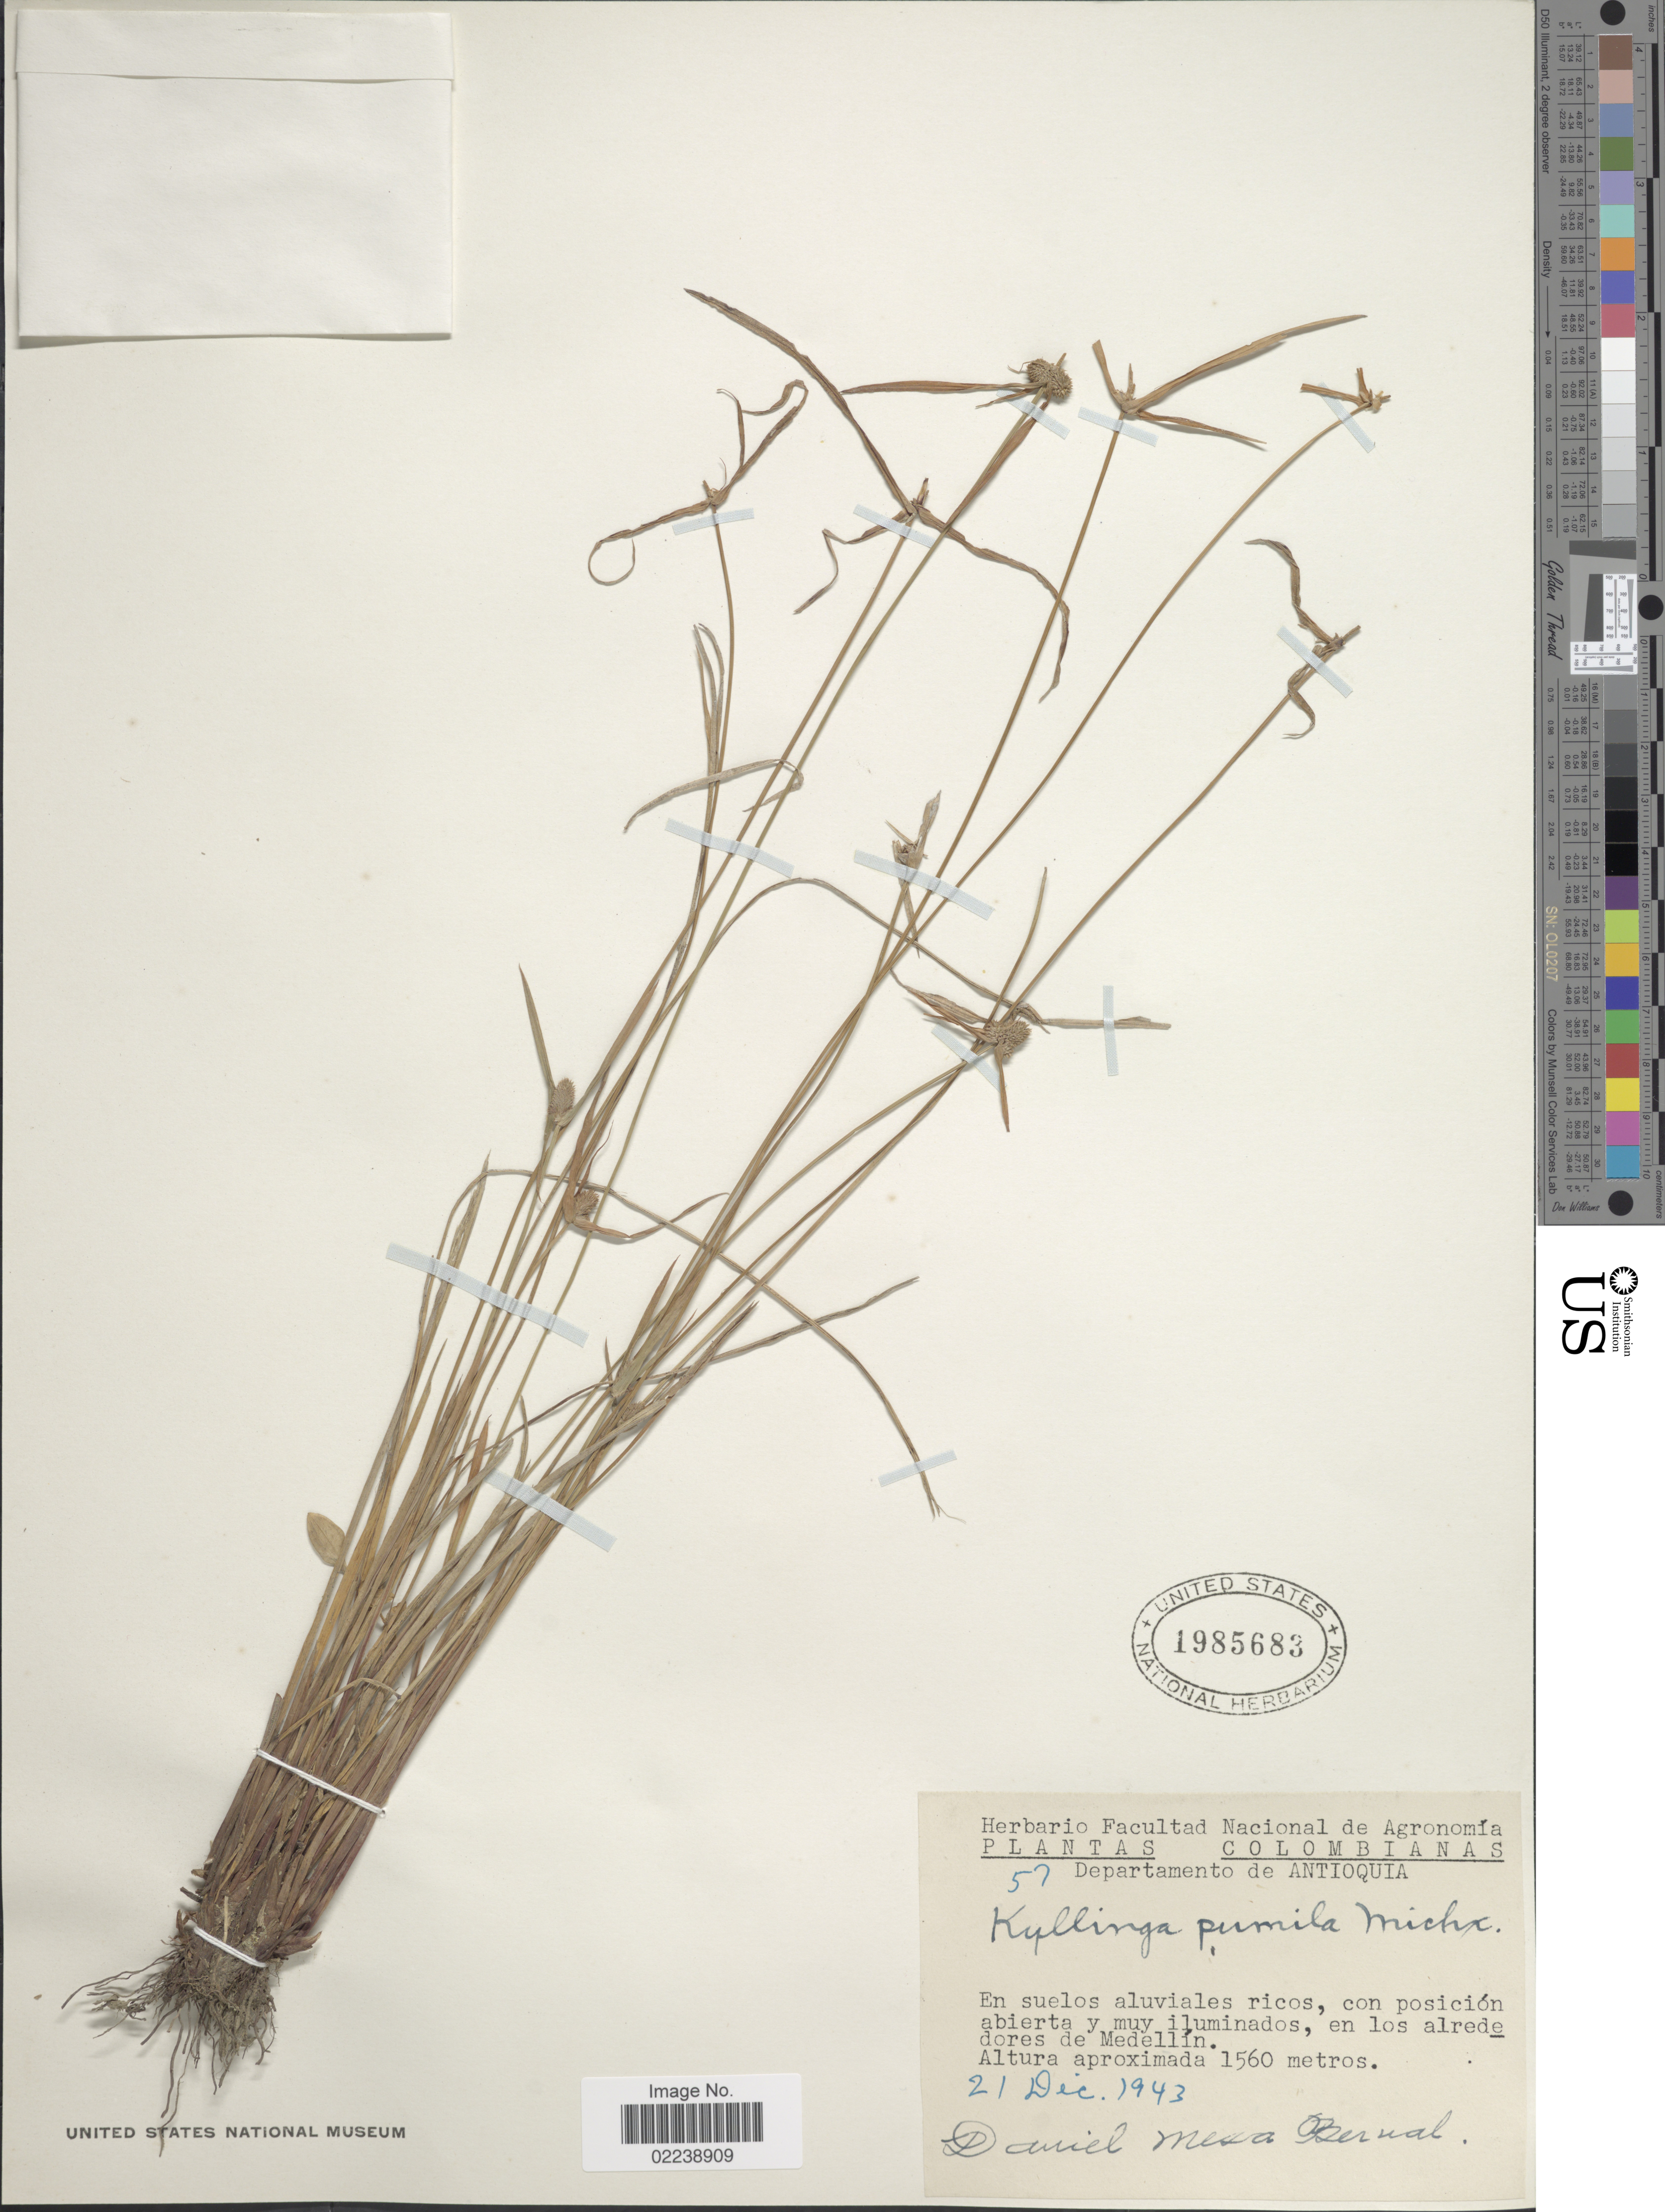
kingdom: Plantae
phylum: Tracheophyta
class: Liliopsida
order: Poales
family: Cyperaceae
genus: Cyperus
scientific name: Cyperus hortensis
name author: (Salzm. ex Steud.) Dorr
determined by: Strong, Mark T., (BOT), Smithsonian Institution - National Museum of Natural History (UNITED STATES)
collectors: D. Mesa Bernal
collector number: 57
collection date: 1943-12-21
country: Colombia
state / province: Antioquia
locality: En los alrededores de Medellin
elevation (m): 1560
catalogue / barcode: US 1985683